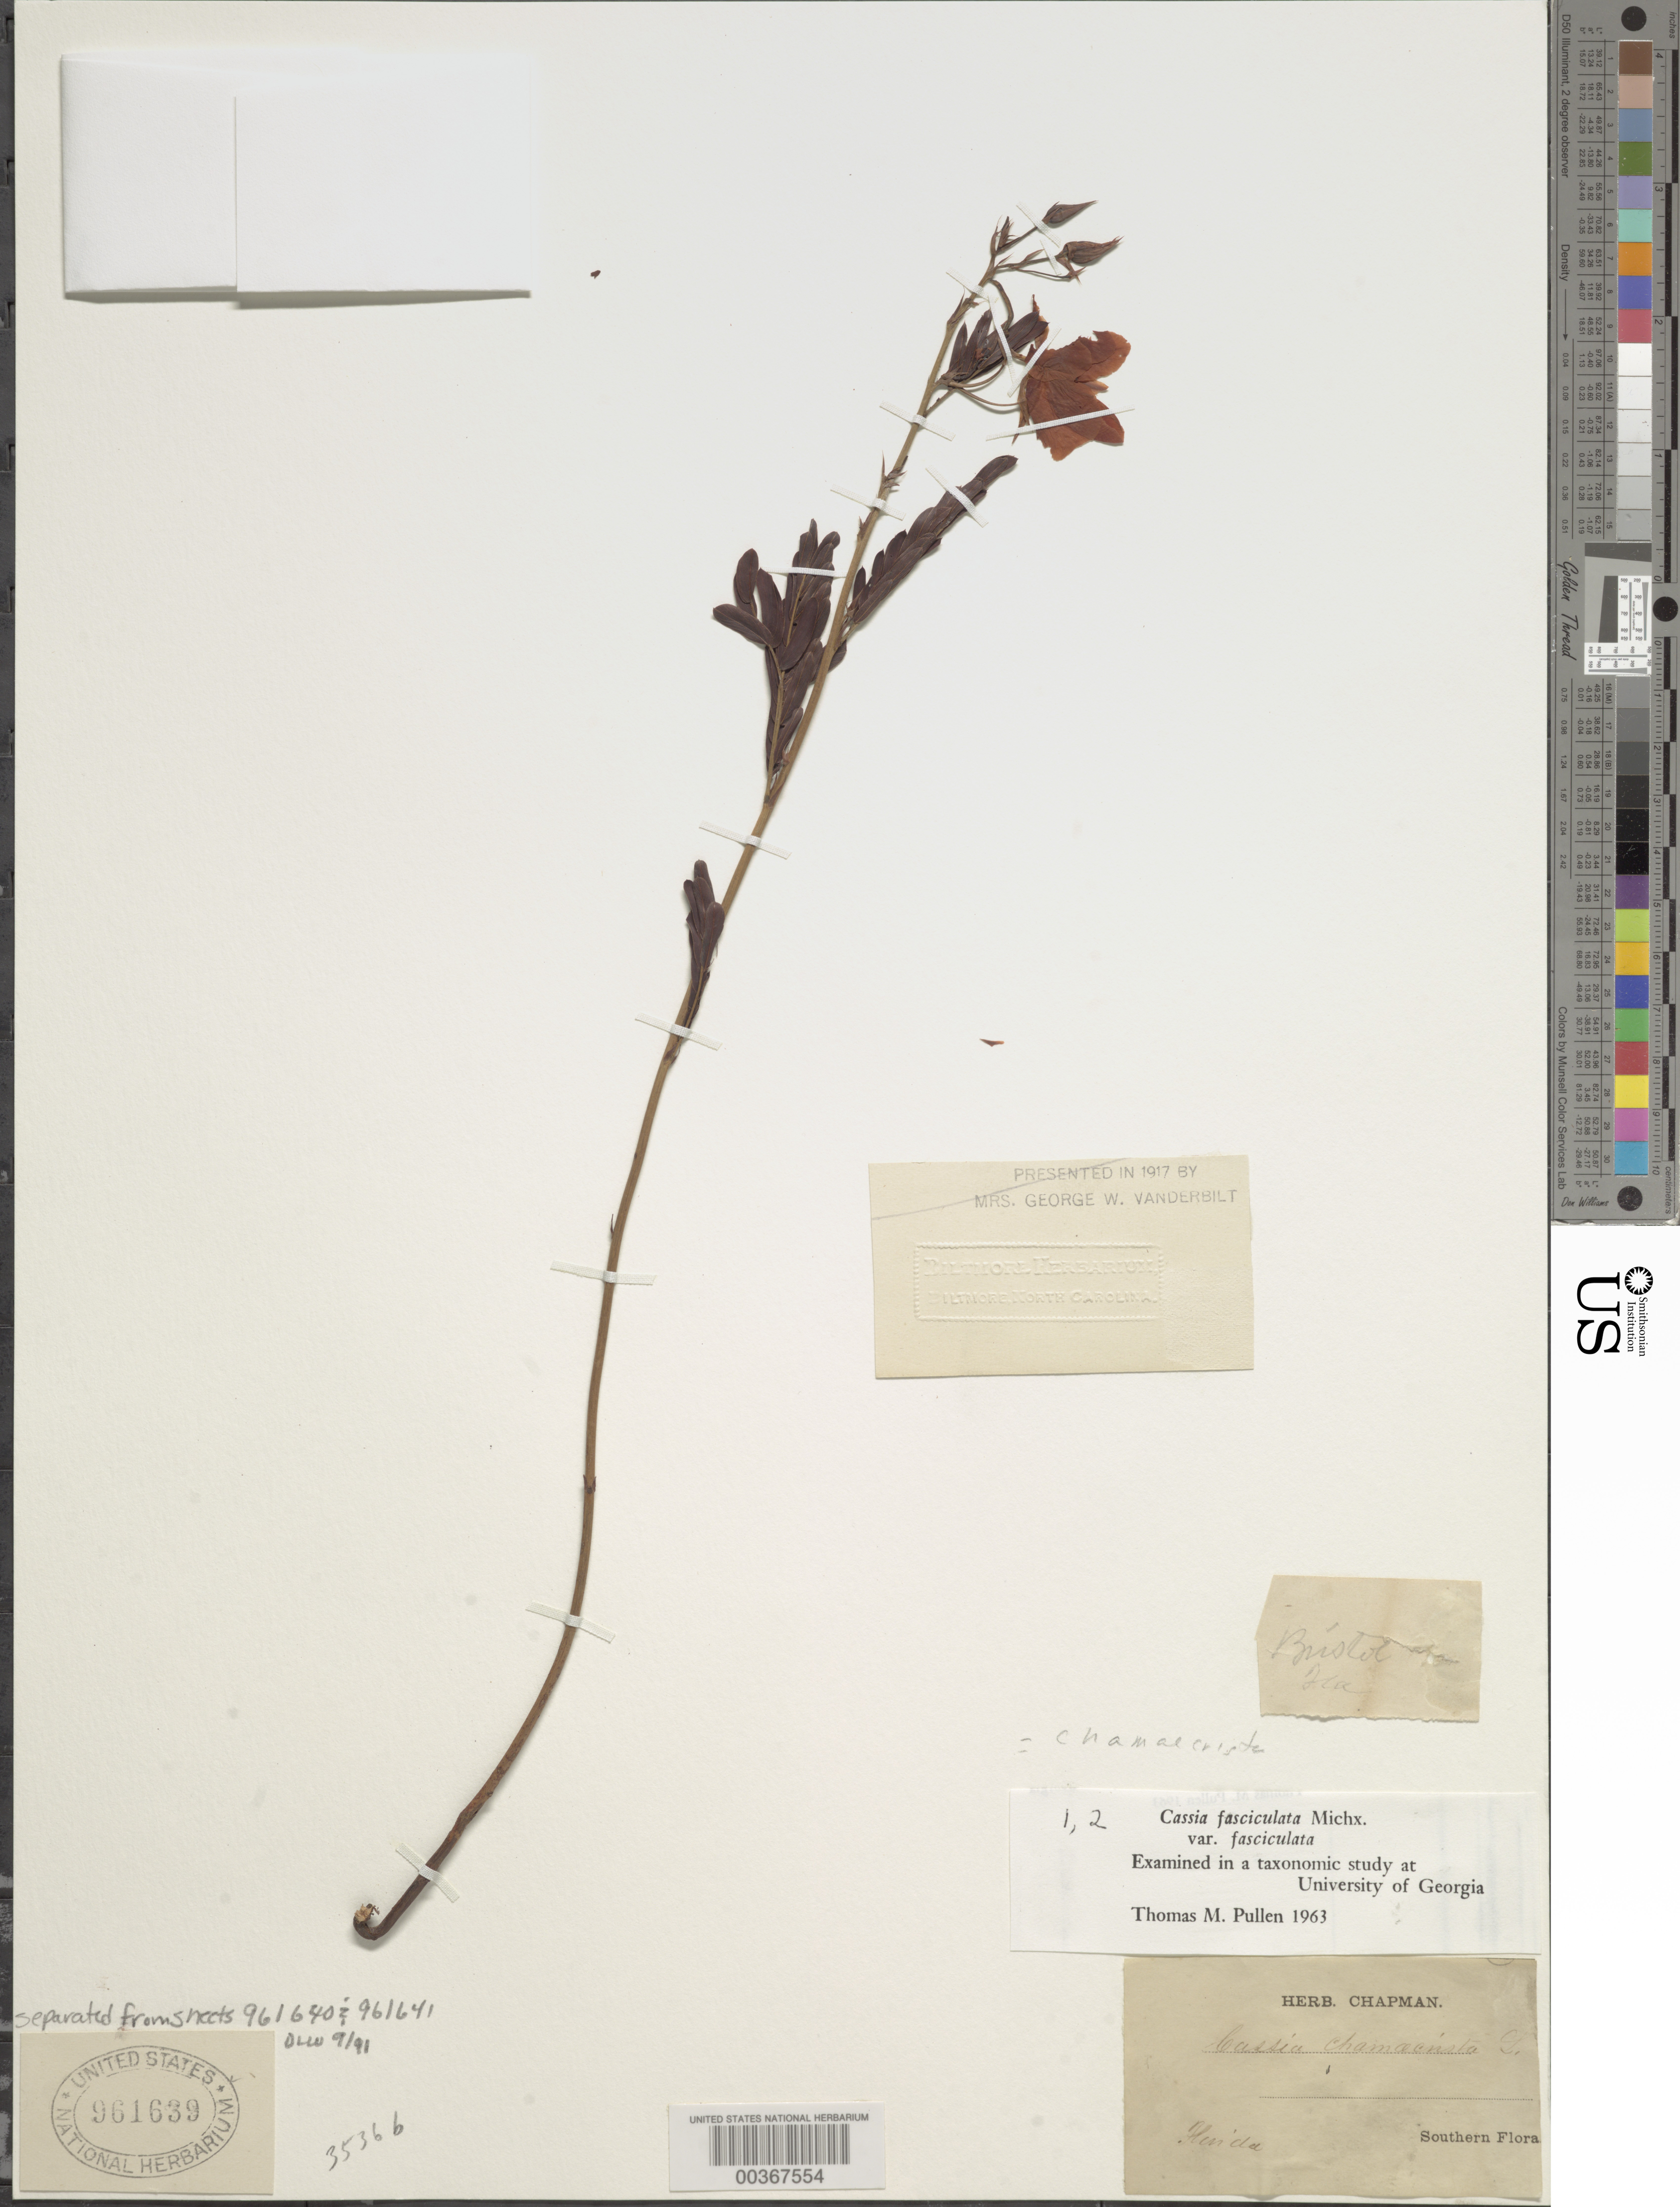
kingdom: Plantae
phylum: Tracheophyta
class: Magnoliopsida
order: Fabales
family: Fabaceae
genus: Chamaecrista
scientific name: Chamaecrista fasciculata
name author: (Michx.) Greene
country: United States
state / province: Florida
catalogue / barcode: US 961639